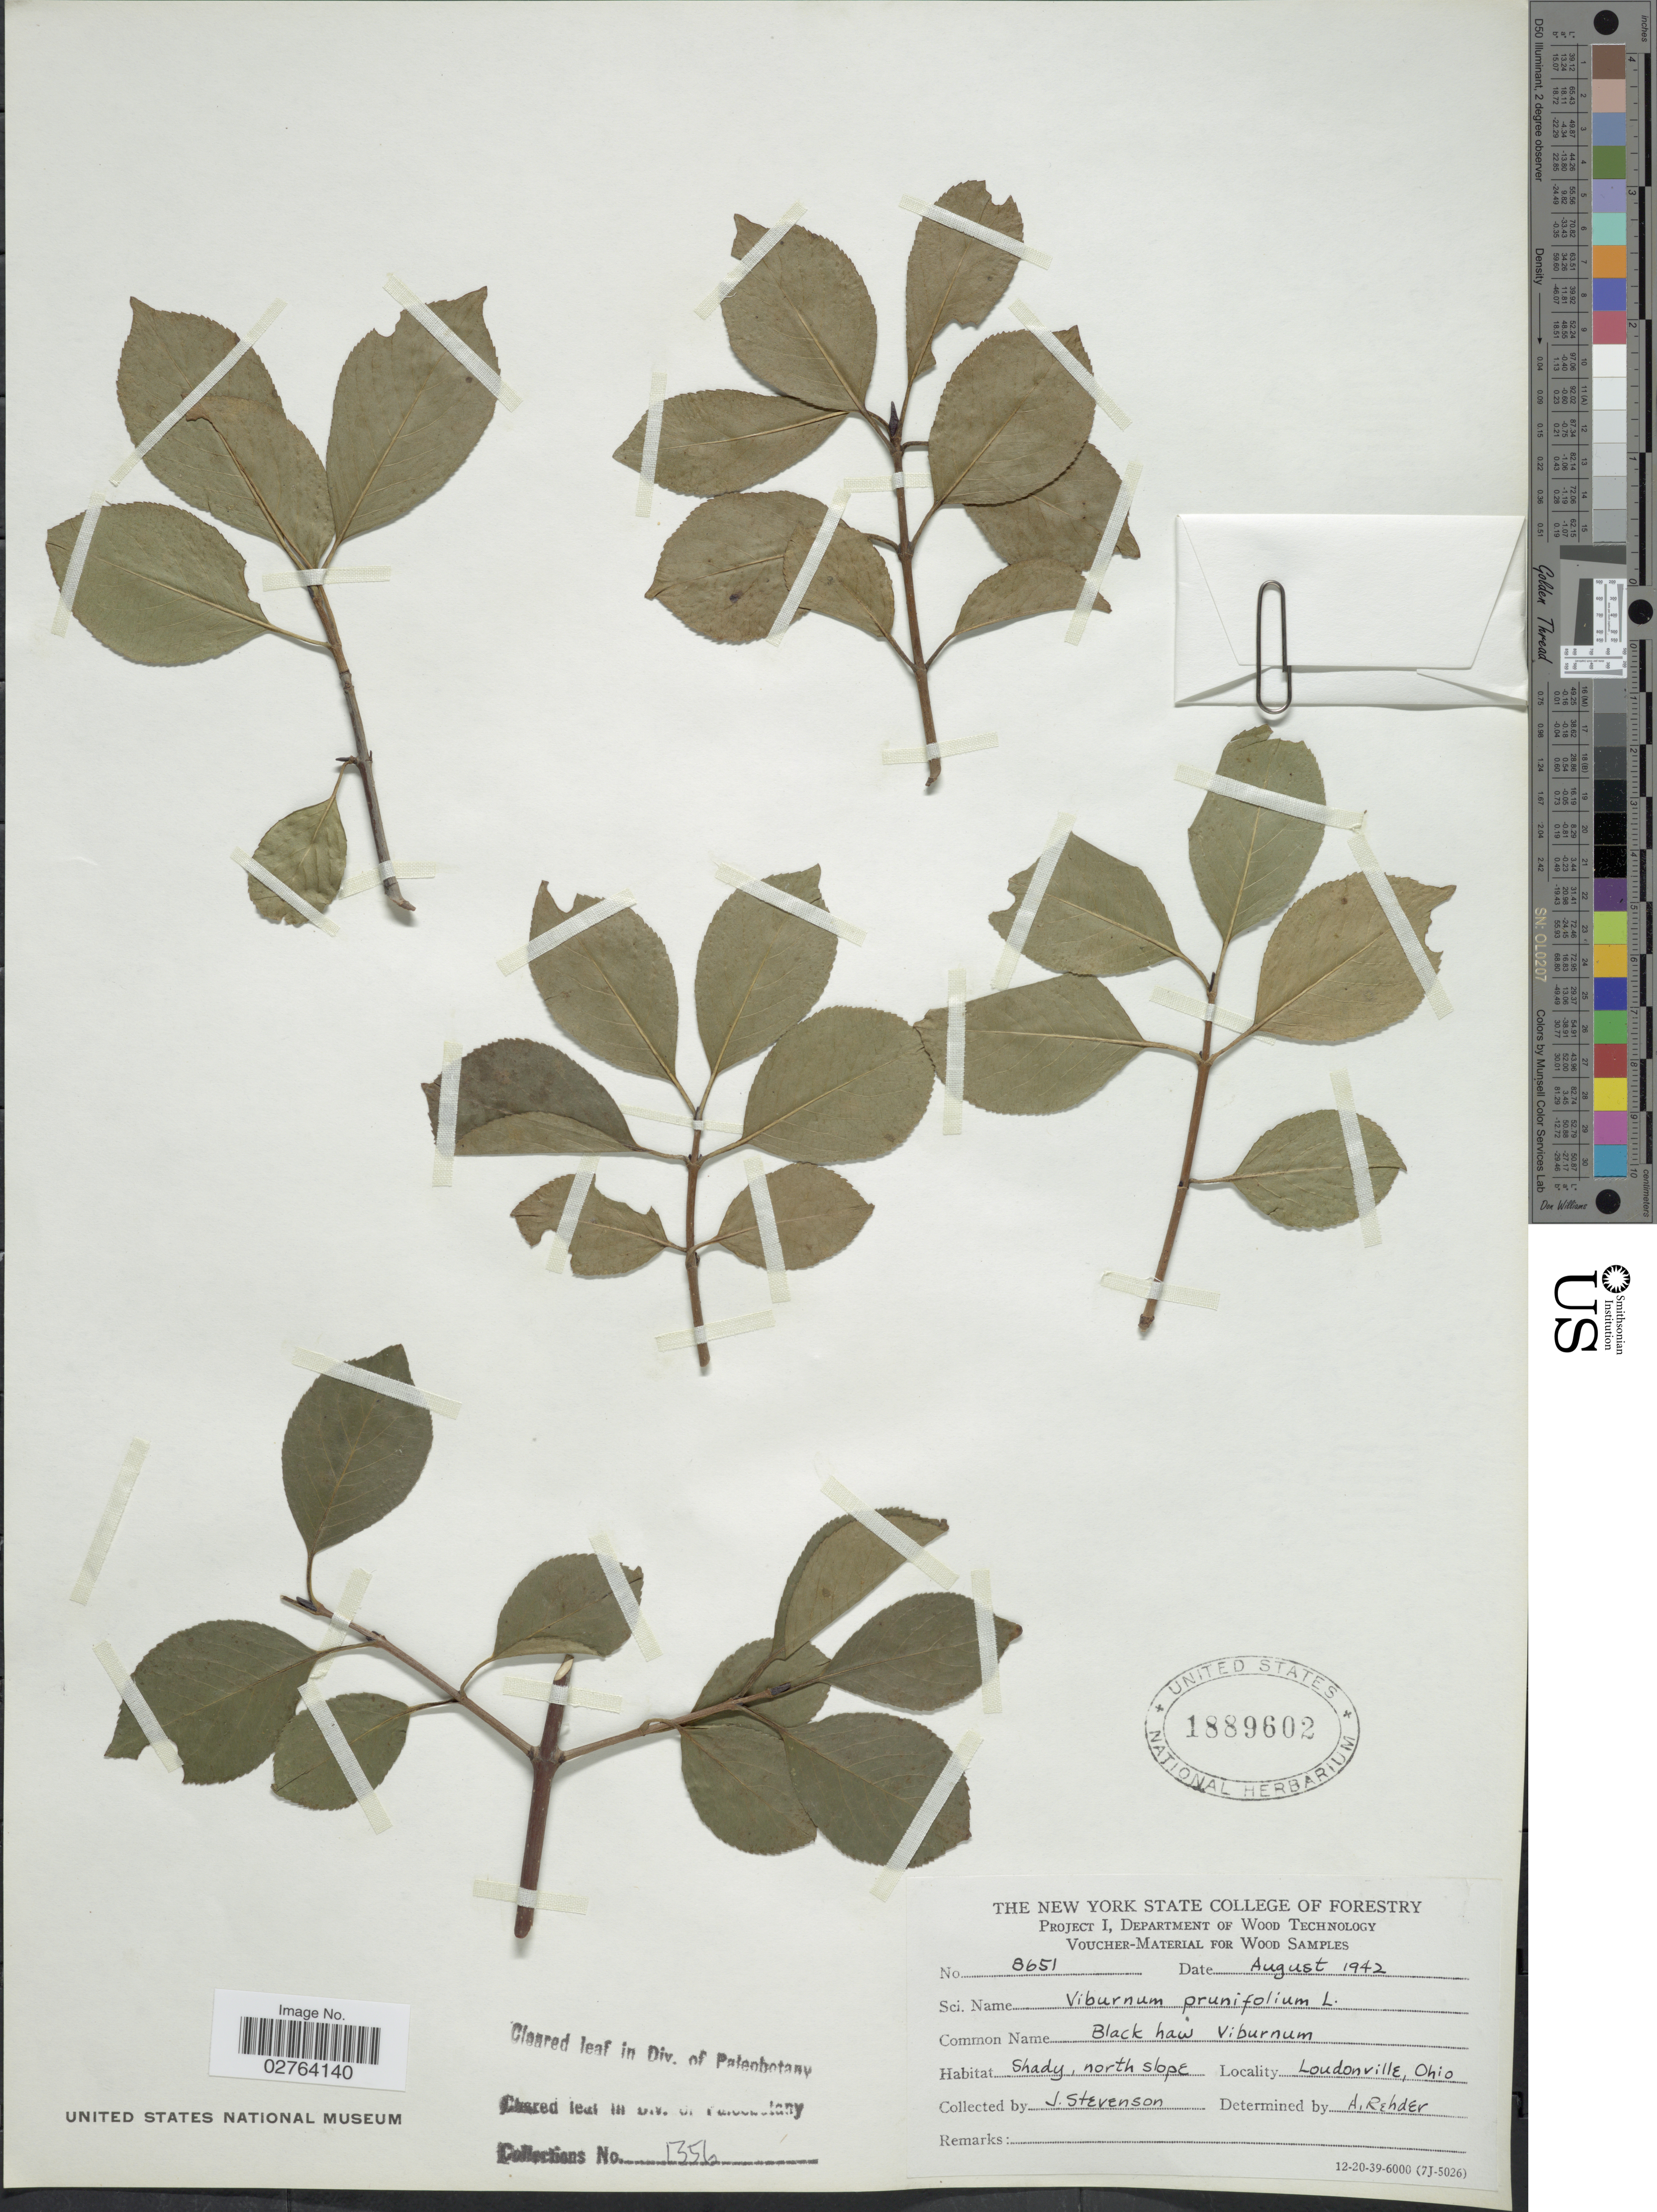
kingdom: Plantae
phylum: Tracheophyta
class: Magnoliopsida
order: Dipsacales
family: Viburnaceae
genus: Viburnum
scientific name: Viburnum prunifolium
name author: L.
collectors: J. Stevenson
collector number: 8651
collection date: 1942-08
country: United States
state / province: Ohio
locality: Loudonville.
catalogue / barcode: US 1889602